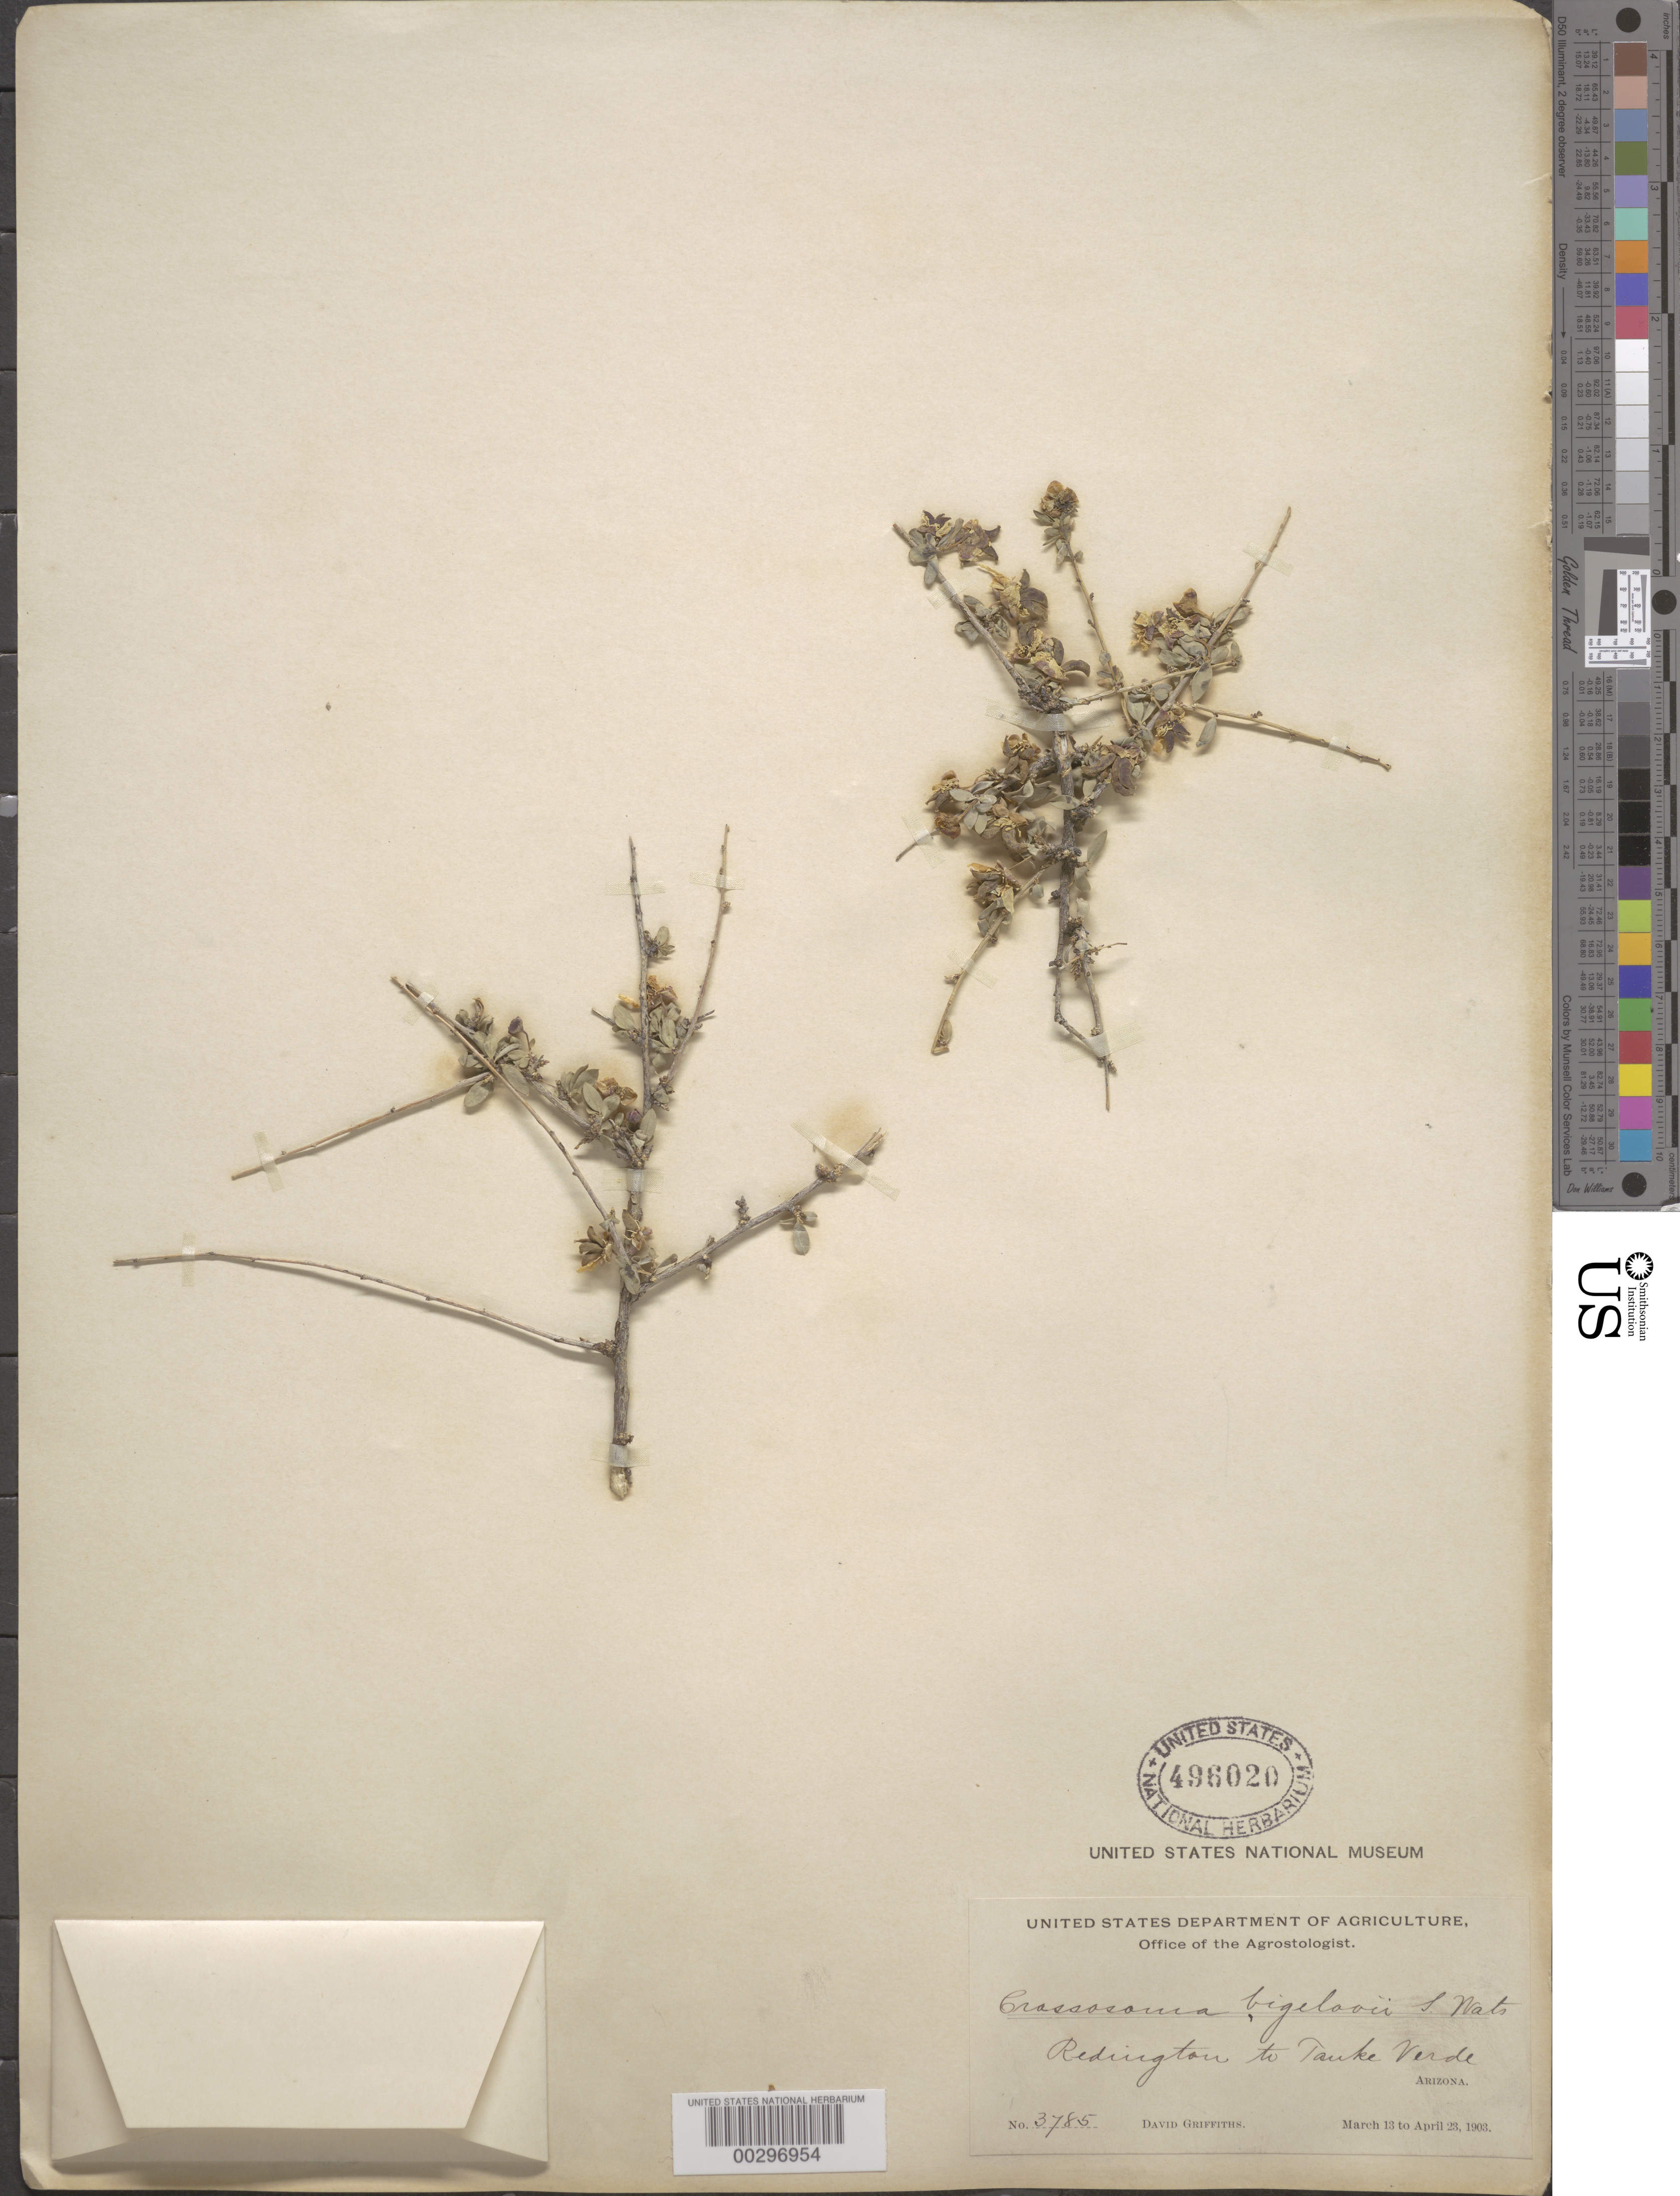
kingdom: Plantae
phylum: Tracheophyta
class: Magnoliopsida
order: Crossosomatales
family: Crossosomataceae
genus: Crossosoma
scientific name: Crossosoma bigelovii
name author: S. Watson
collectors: D. Griffiths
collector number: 3785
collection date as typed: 13 Mar 1903 to 23 Apr 1903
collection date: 1903-03-13/1903-04-23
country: United States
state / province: Arizona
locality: Redington to tanke verde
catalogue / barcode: US 496020